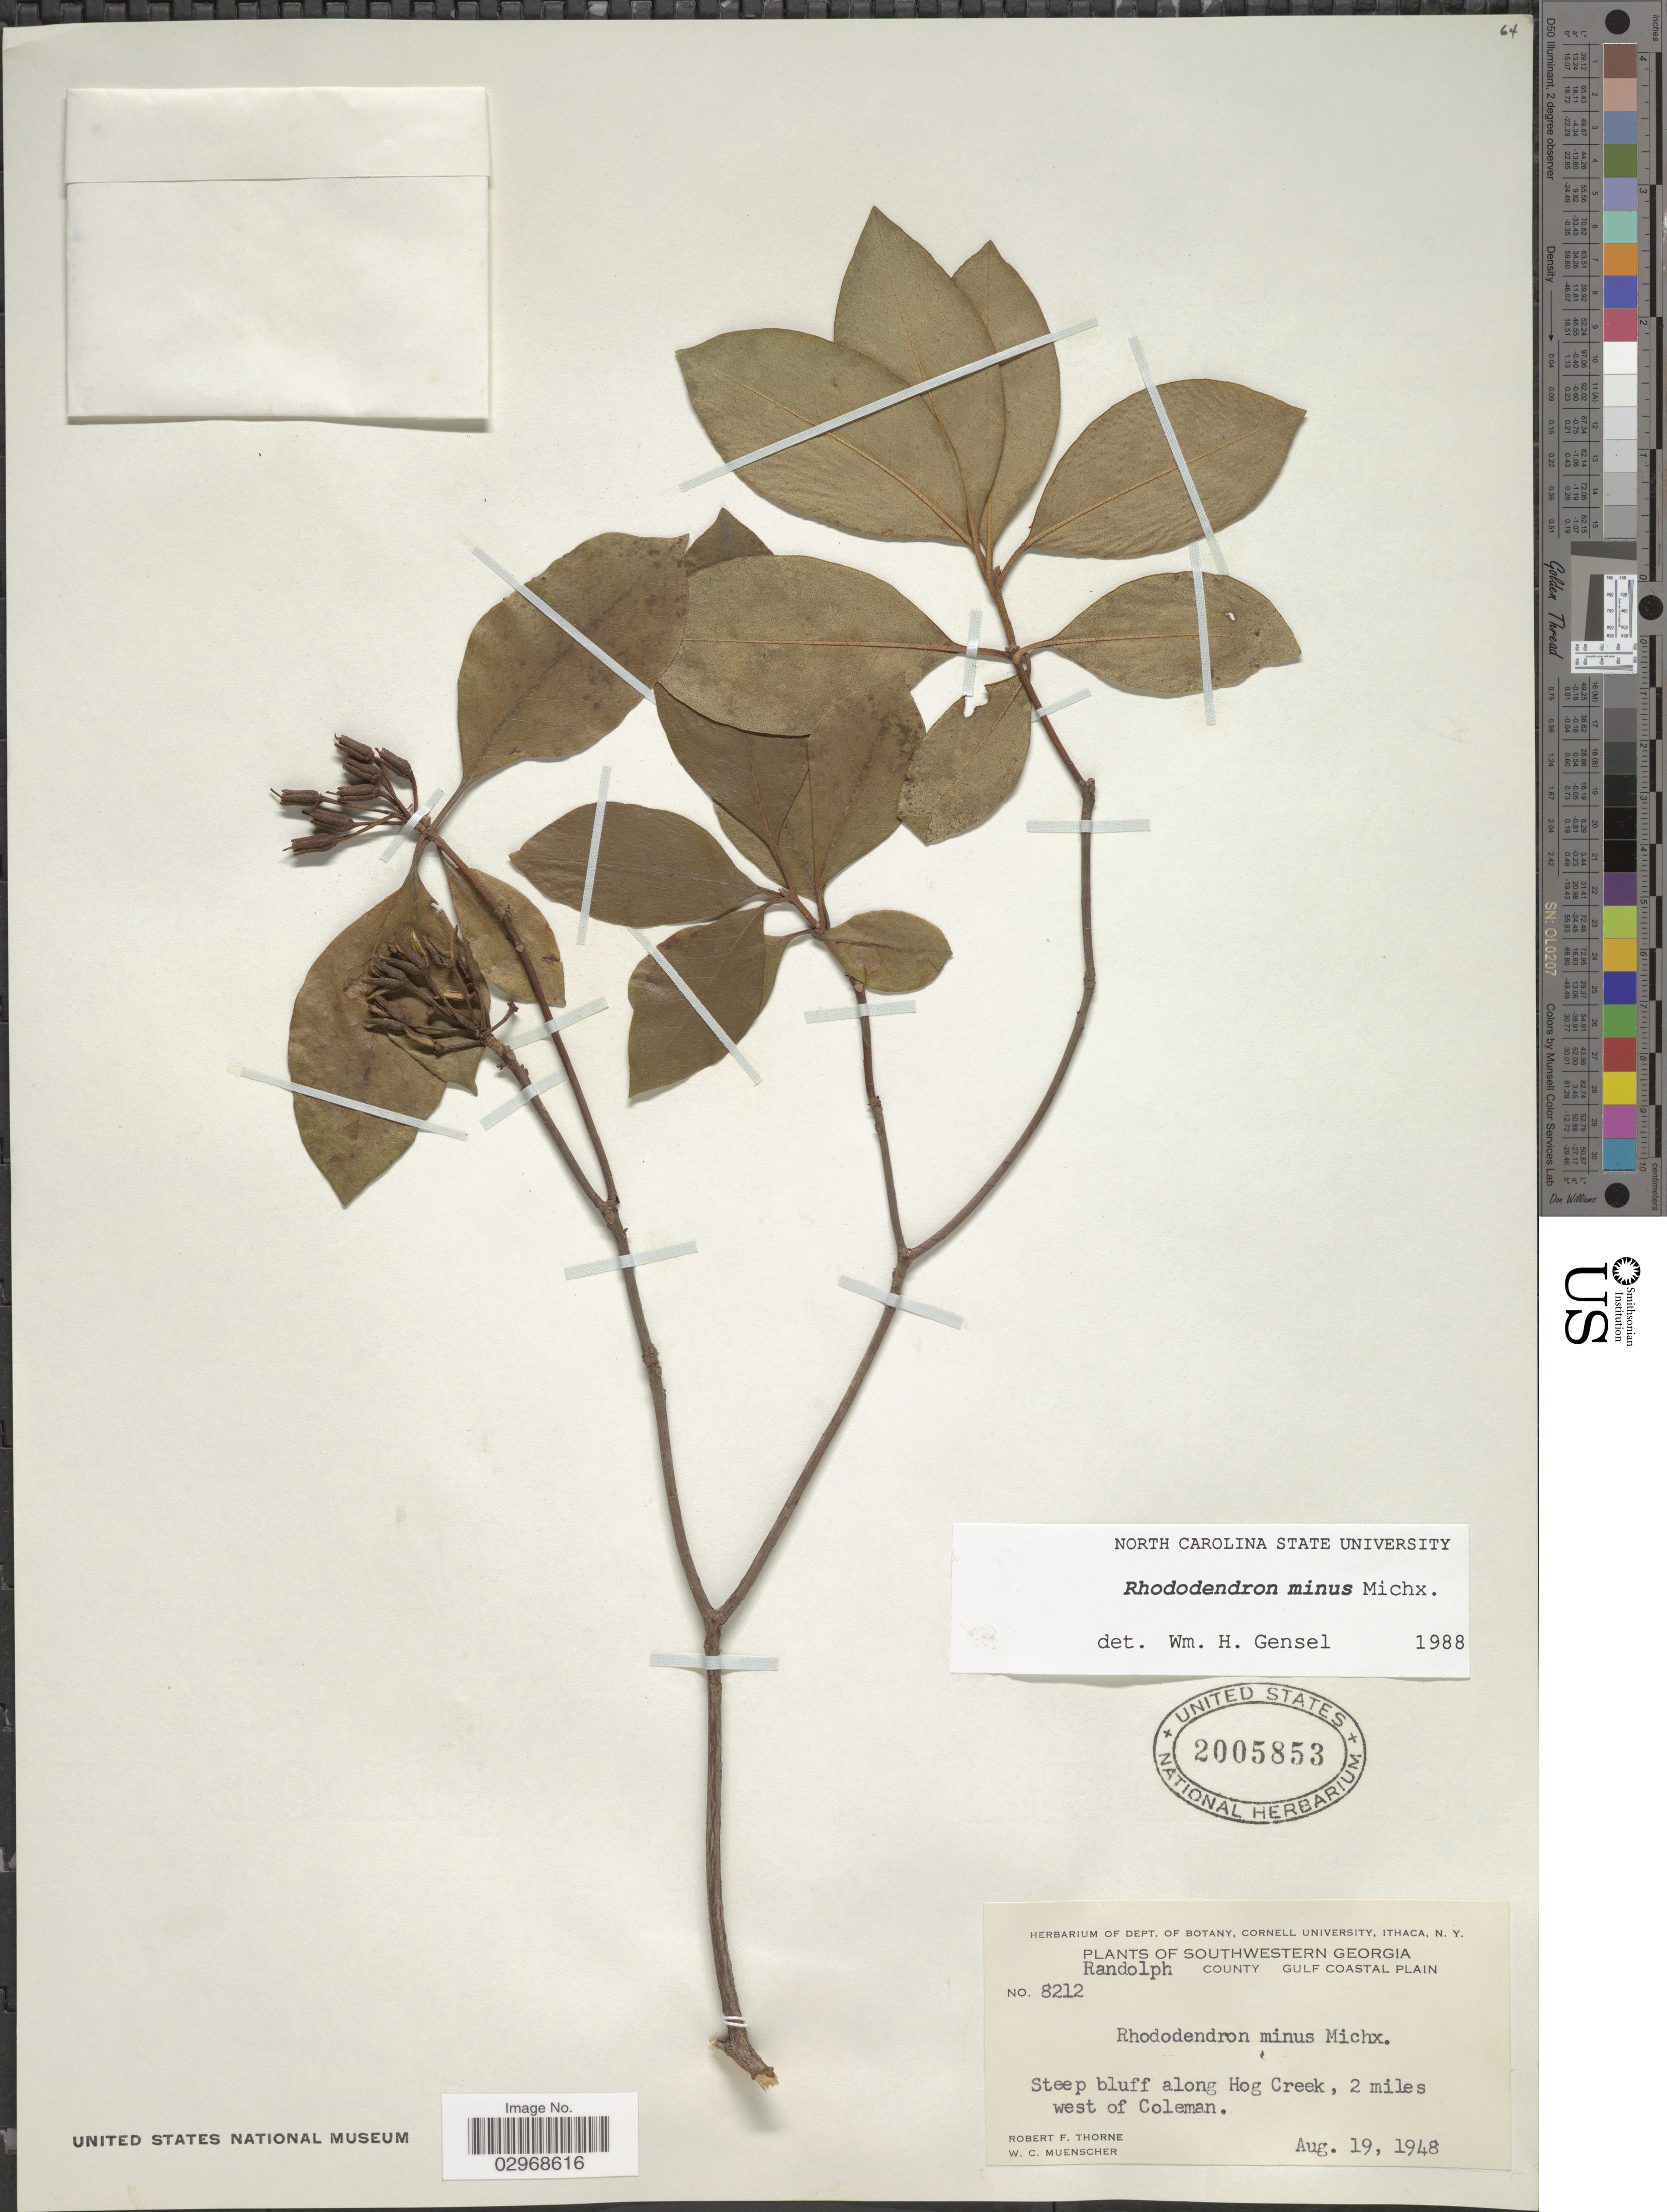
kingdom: Plantae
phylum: Tracheophyta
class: Magnoliopsida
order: Ericales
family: Ericaceae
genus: Rhododendron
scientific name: Rhododendron minus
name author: Michx.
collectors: R. F. Thorne & W. Muenscher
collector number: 8212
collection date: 1948-08-19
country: United States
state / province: Georgia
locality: Southwestern Georgia. Randolph County Gulf Coastal Plain. Steep bluff along Hog Creek, 2 miles west of Coleman.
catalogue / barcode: US 2005853